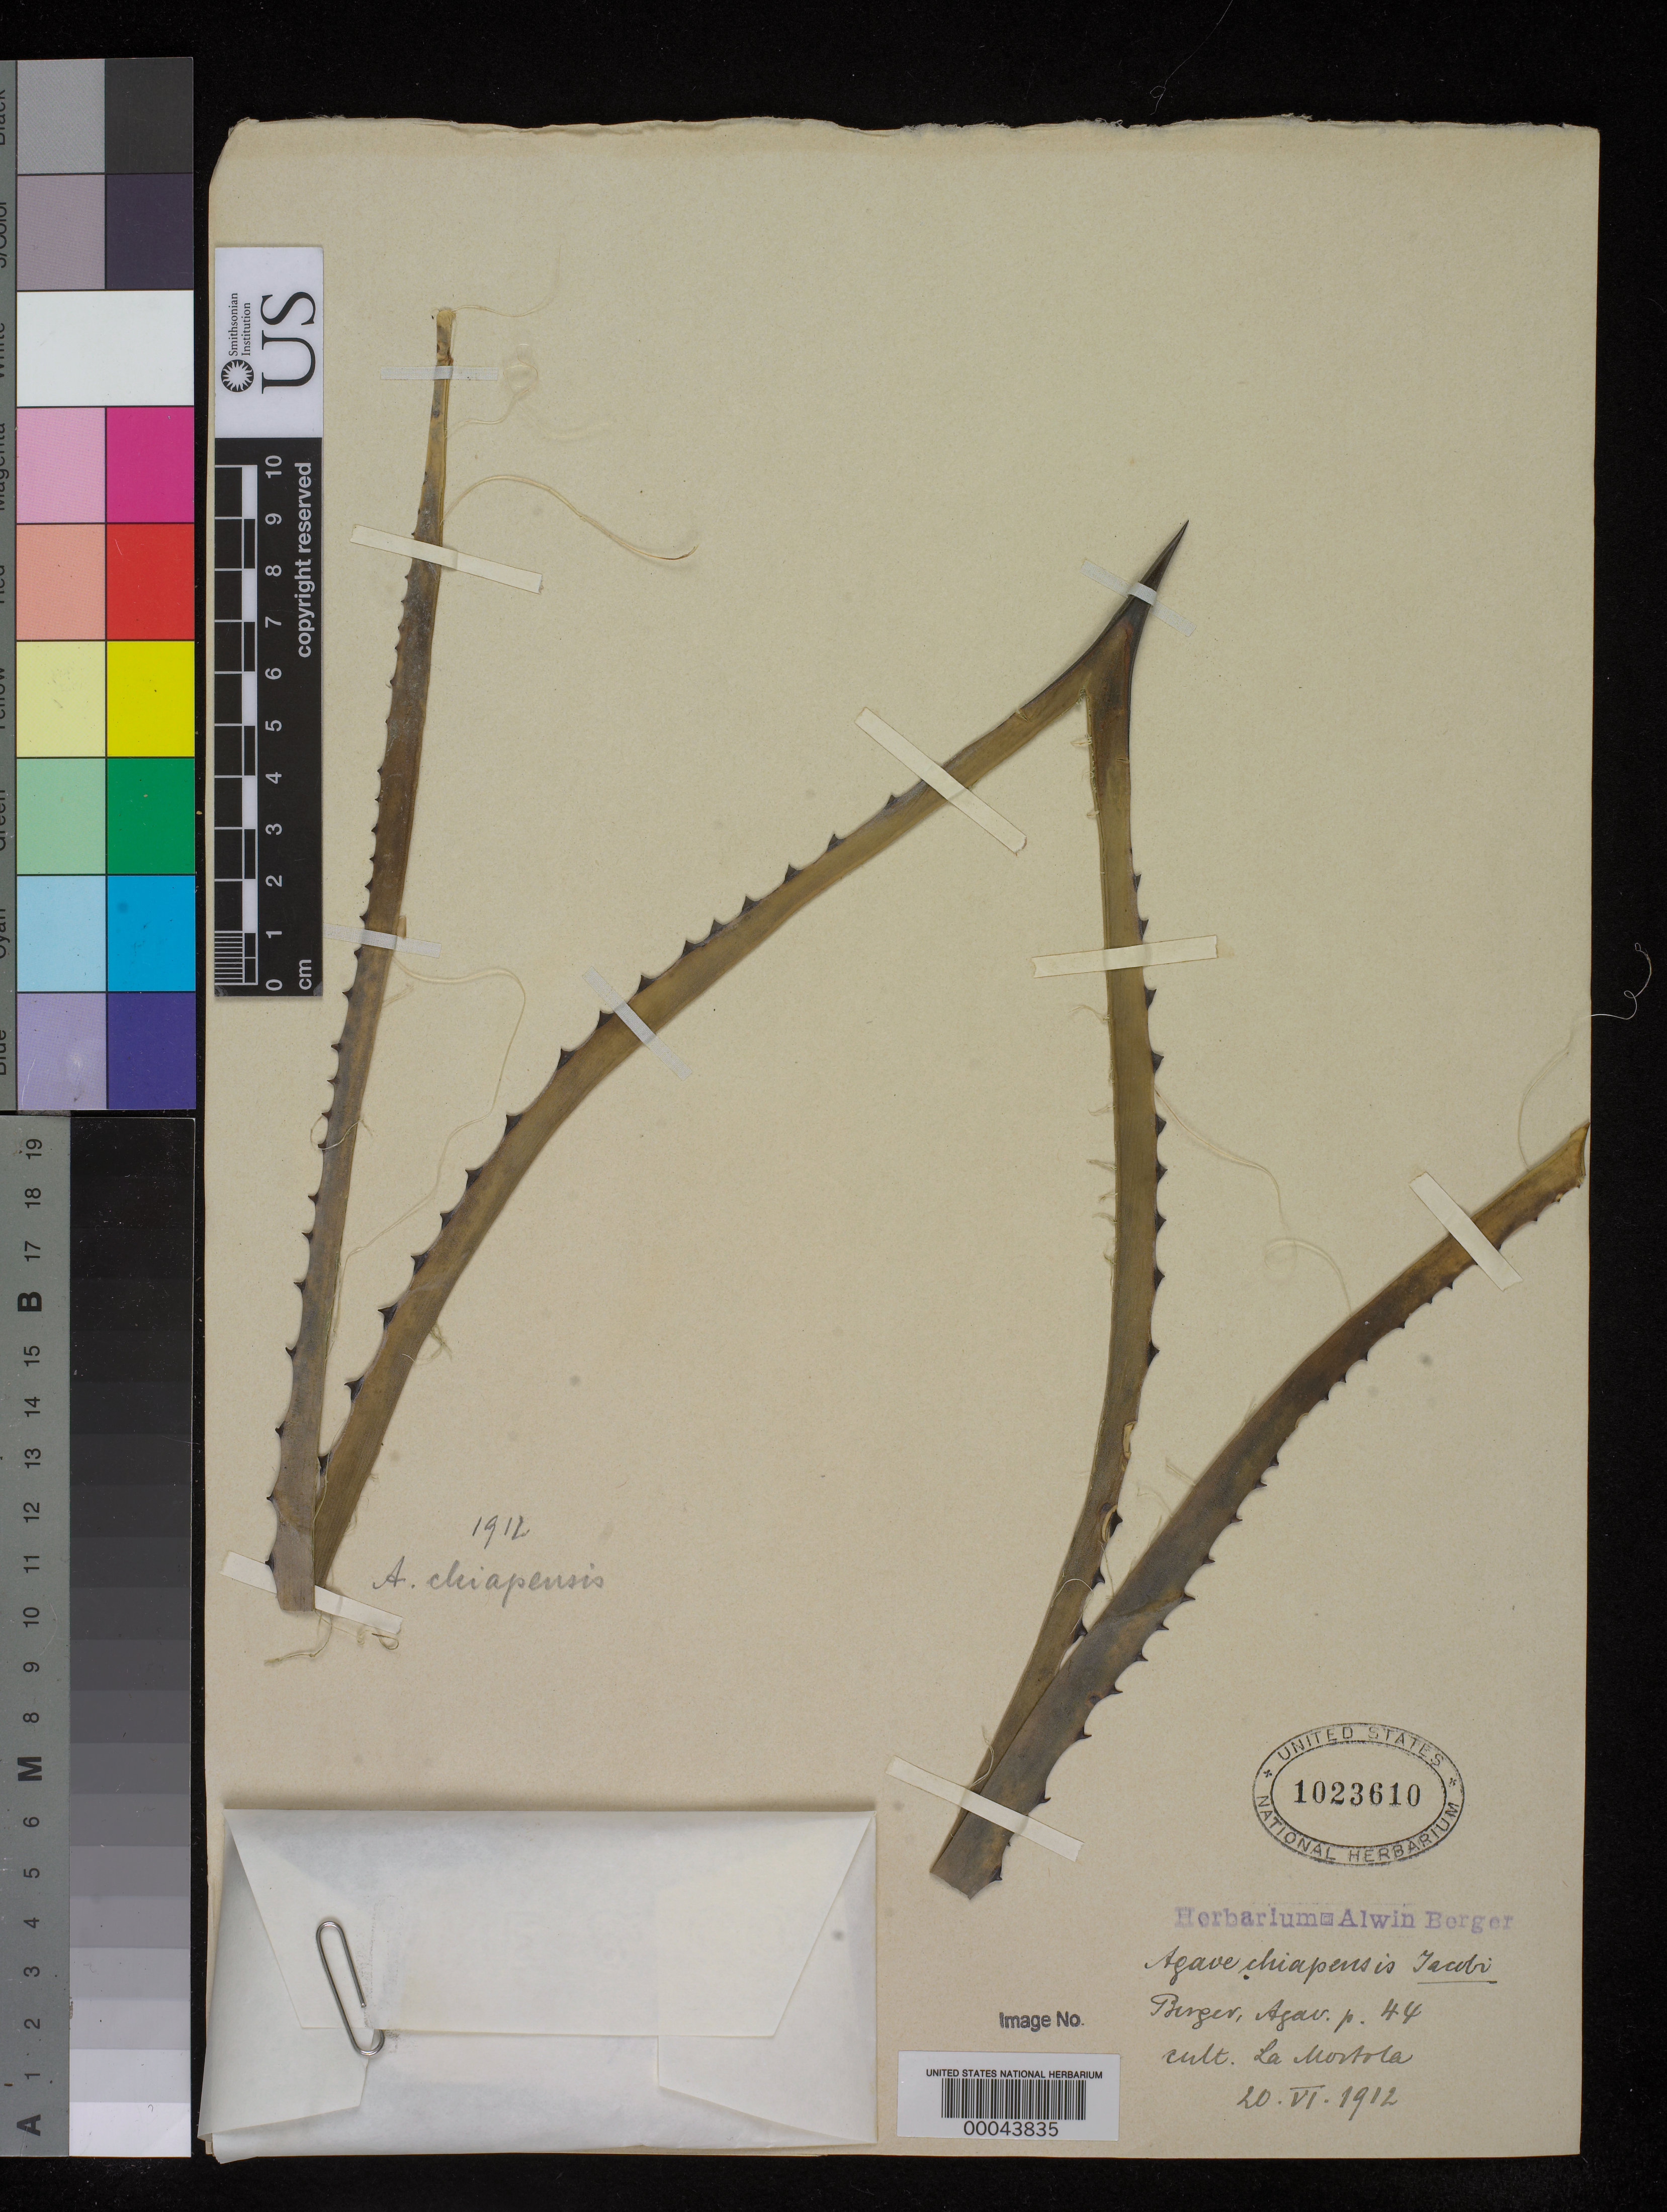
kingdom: Plantae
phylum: Tracheophyta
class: Liliopsida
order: Asparagales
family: Asparagaceae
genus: Agave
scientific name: Agave chiapensis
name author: Jacobi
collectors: ex herb. A. Berger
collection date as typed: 20 Apr 1912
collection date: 1912-04-20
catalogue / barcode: US 1023610